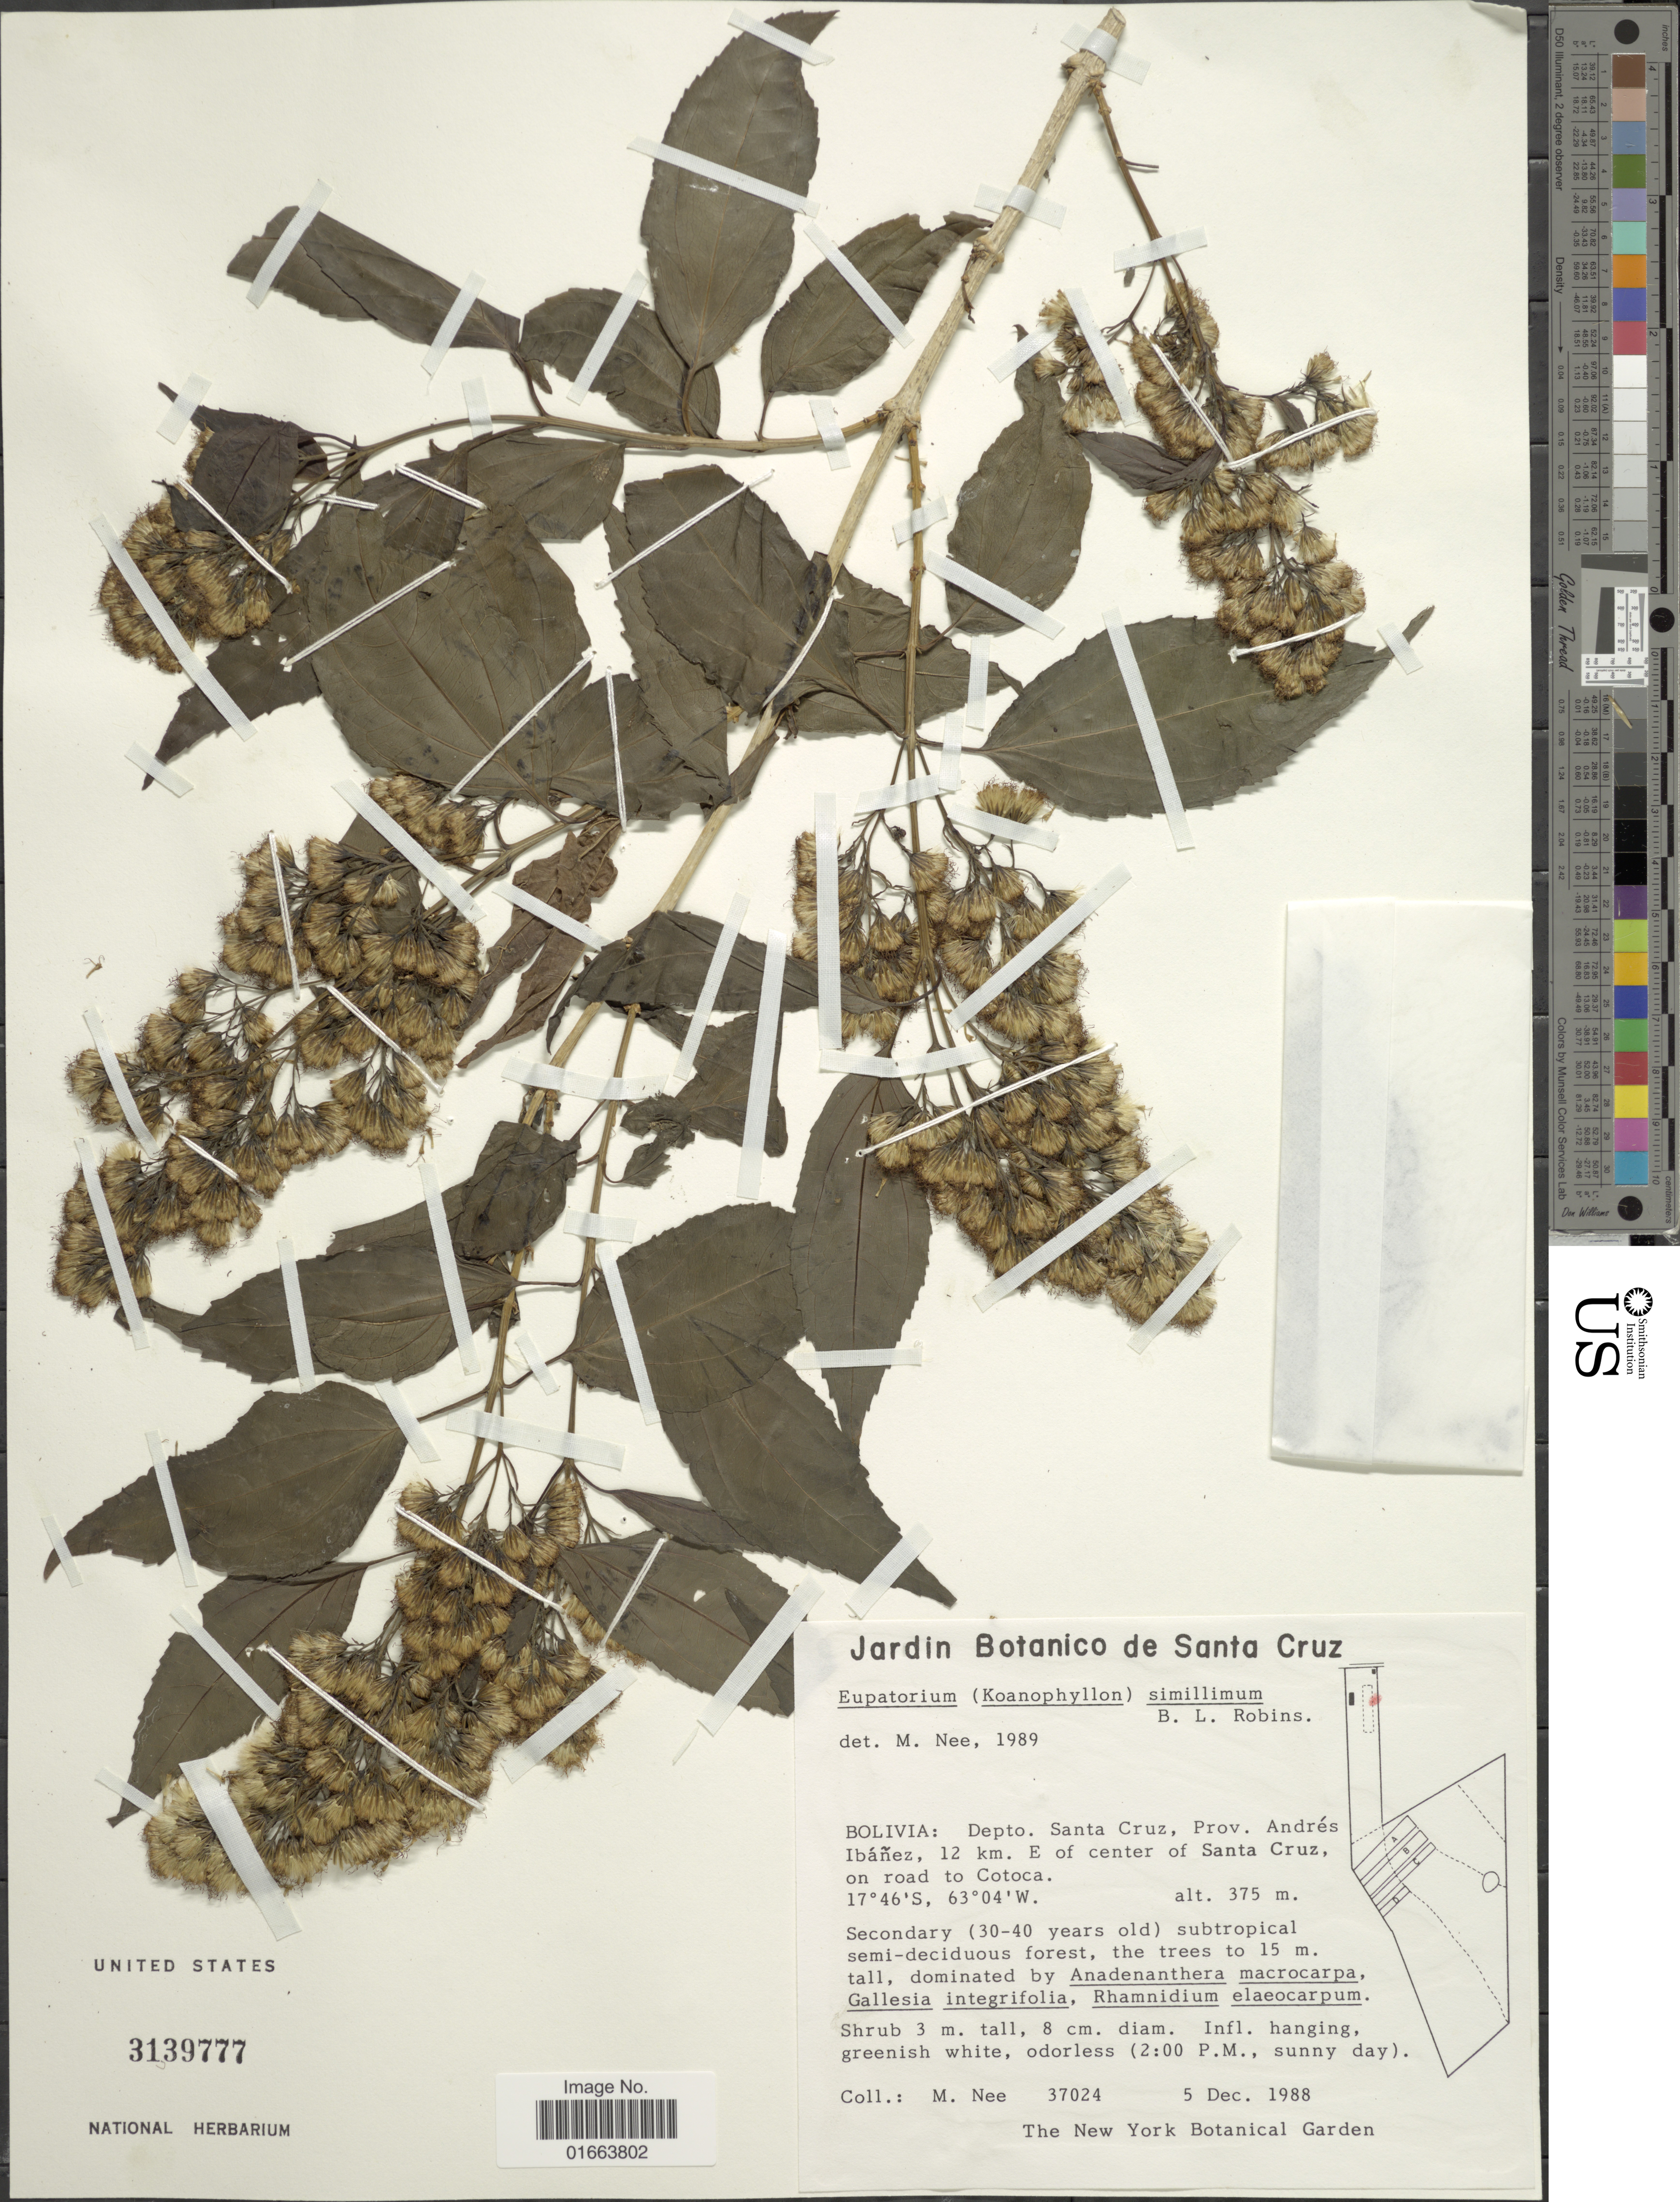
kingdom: Plantae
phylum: Tracheophyta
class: Magnoliopsida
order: Asterales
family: Asteraceae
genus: Koanophyllon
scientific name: Koanophyllon simillimum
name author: (B.L. Rob.) R.M. King & H. Rob.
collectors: M. Nee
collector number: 37024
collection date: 1988-12-05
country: Bolivia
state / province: Santa Cruz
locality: Prov. Andrés Ibáñez, 12 km. E of center of Santa Cruz, on road to Cotoca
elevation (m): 375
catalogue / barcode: US 3139777